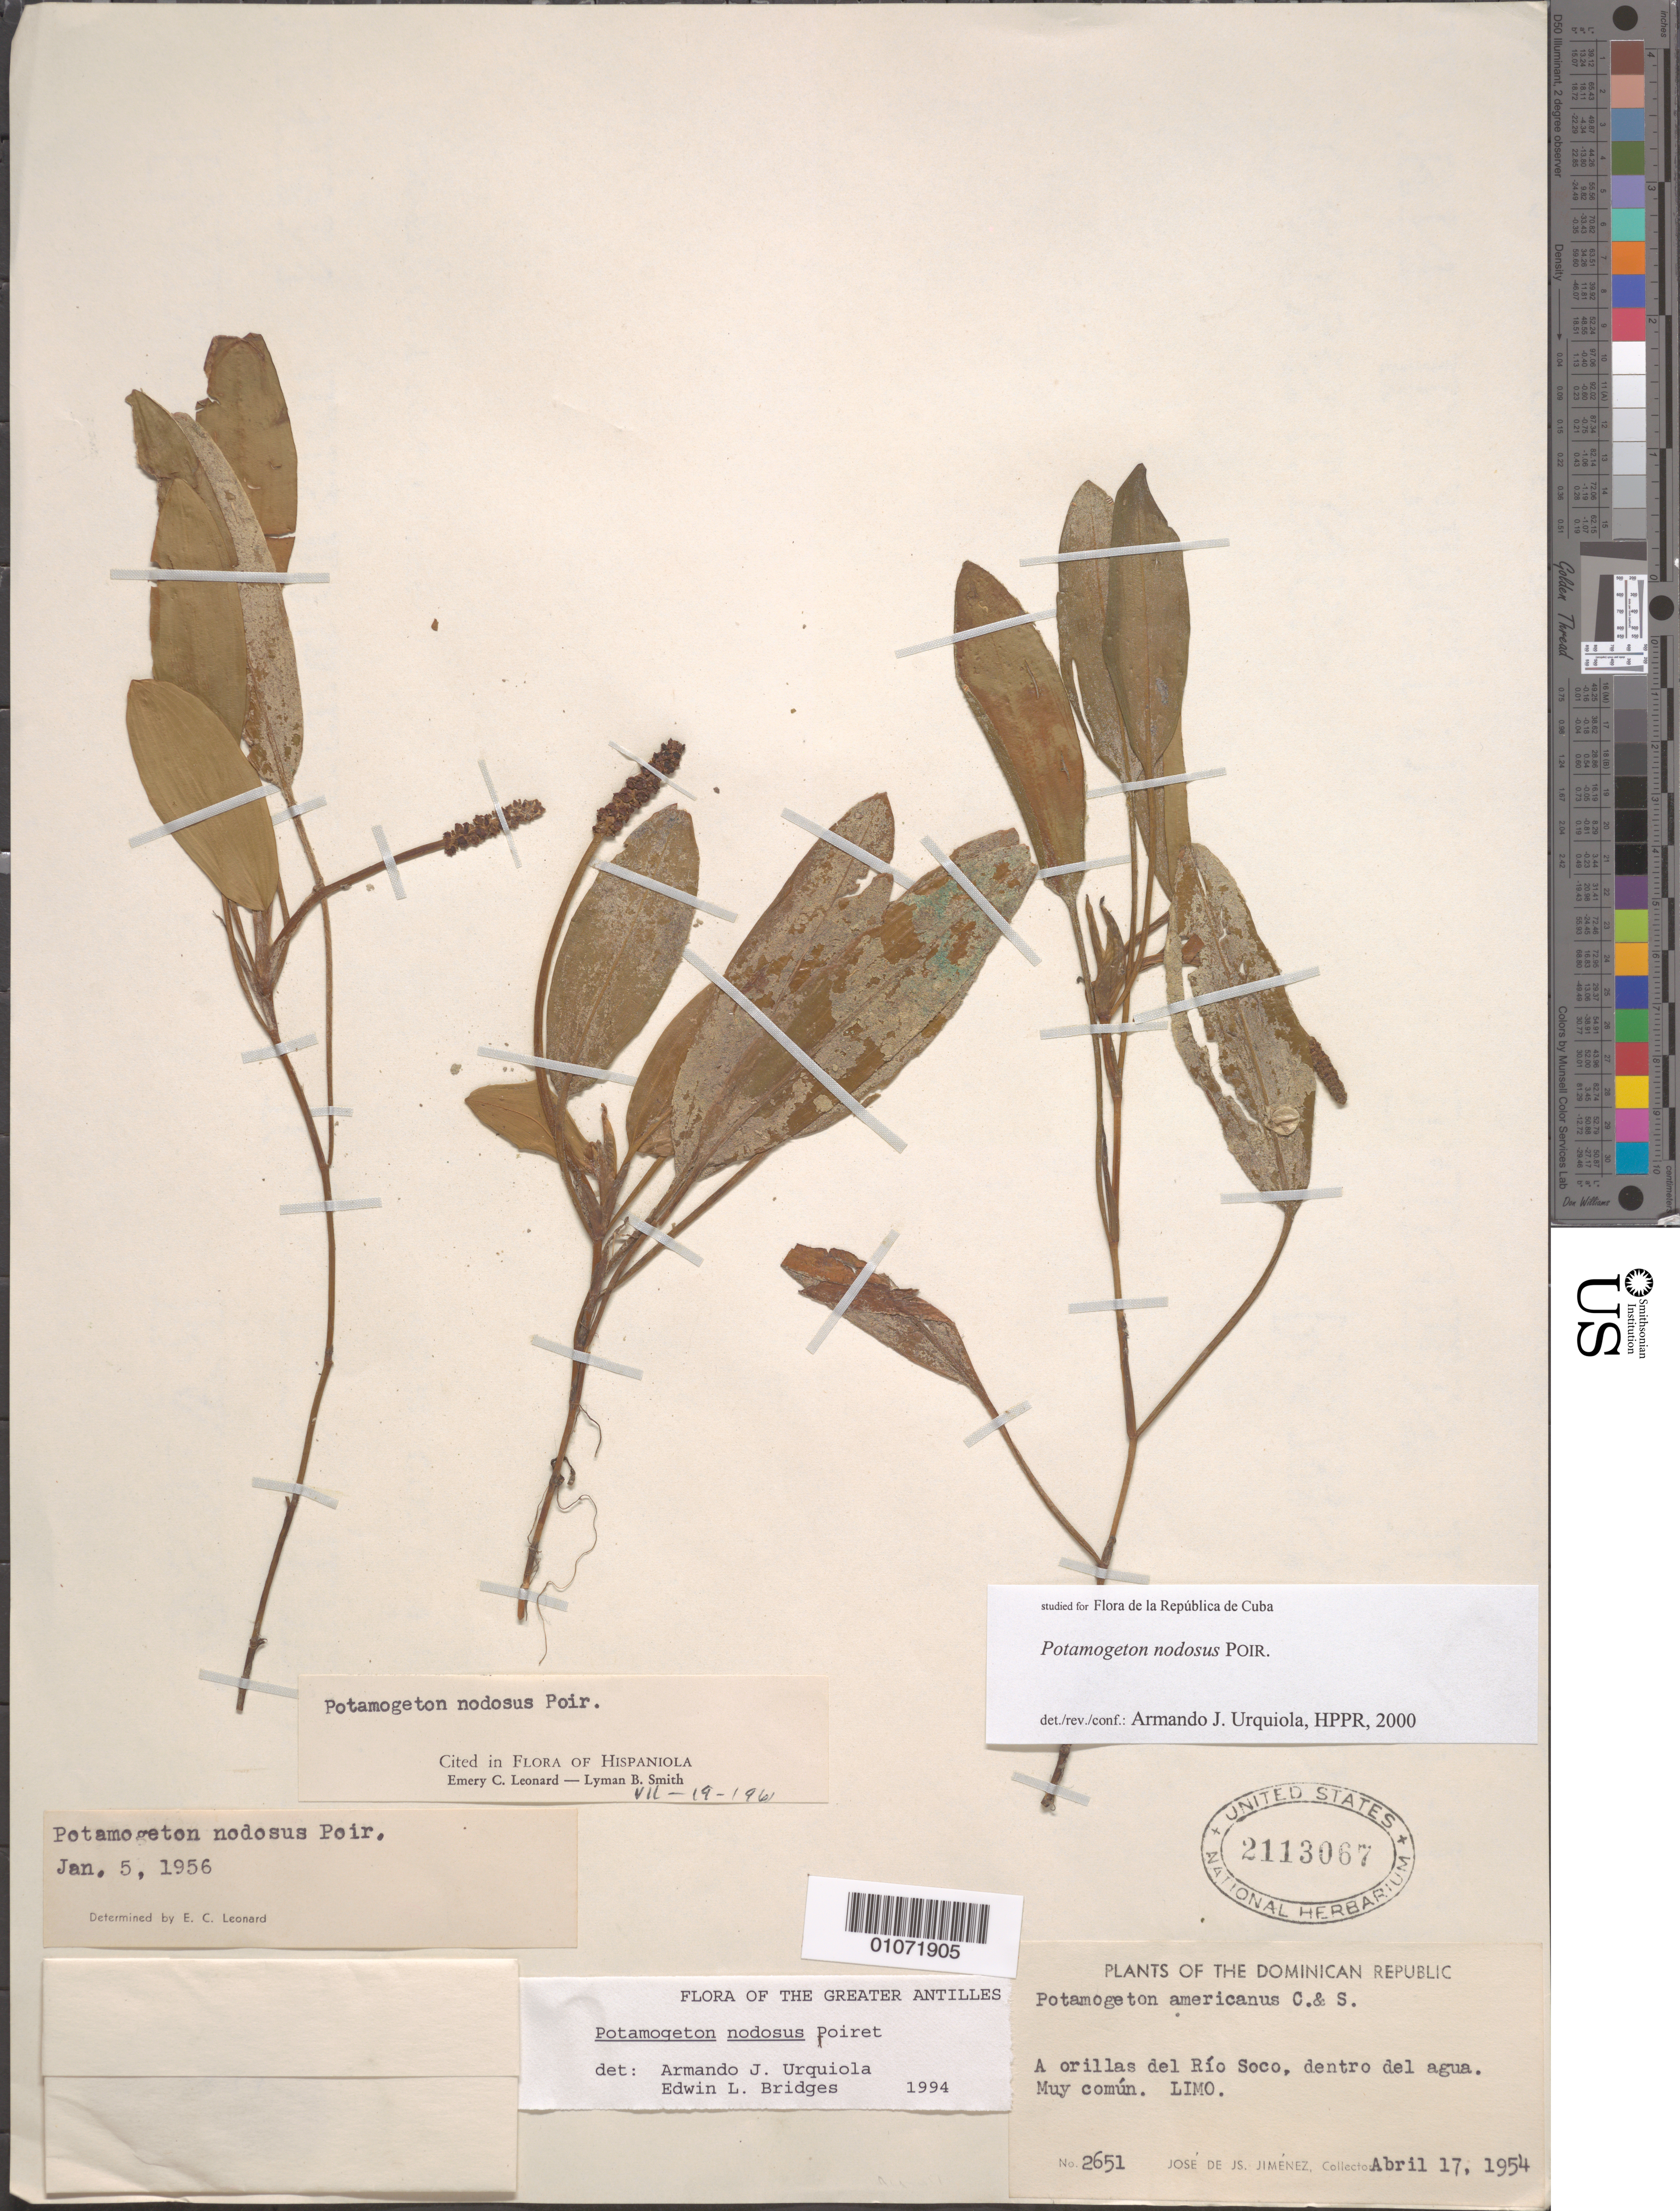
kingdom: Plantae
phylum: Tracheophyta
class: Liliopsida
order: Alismatales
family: Potamogetonaceae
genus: Potamogeton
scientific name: Potamogeton nodosus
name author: Poir.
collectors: F. Jimenez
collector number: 2651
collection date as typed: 17 Apr 1954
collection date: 1954-04-17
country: Dominican Republic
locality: A orillas del Rio Soco, dentro del agua. Muy somun. LIMO.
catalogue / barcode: US 2113067